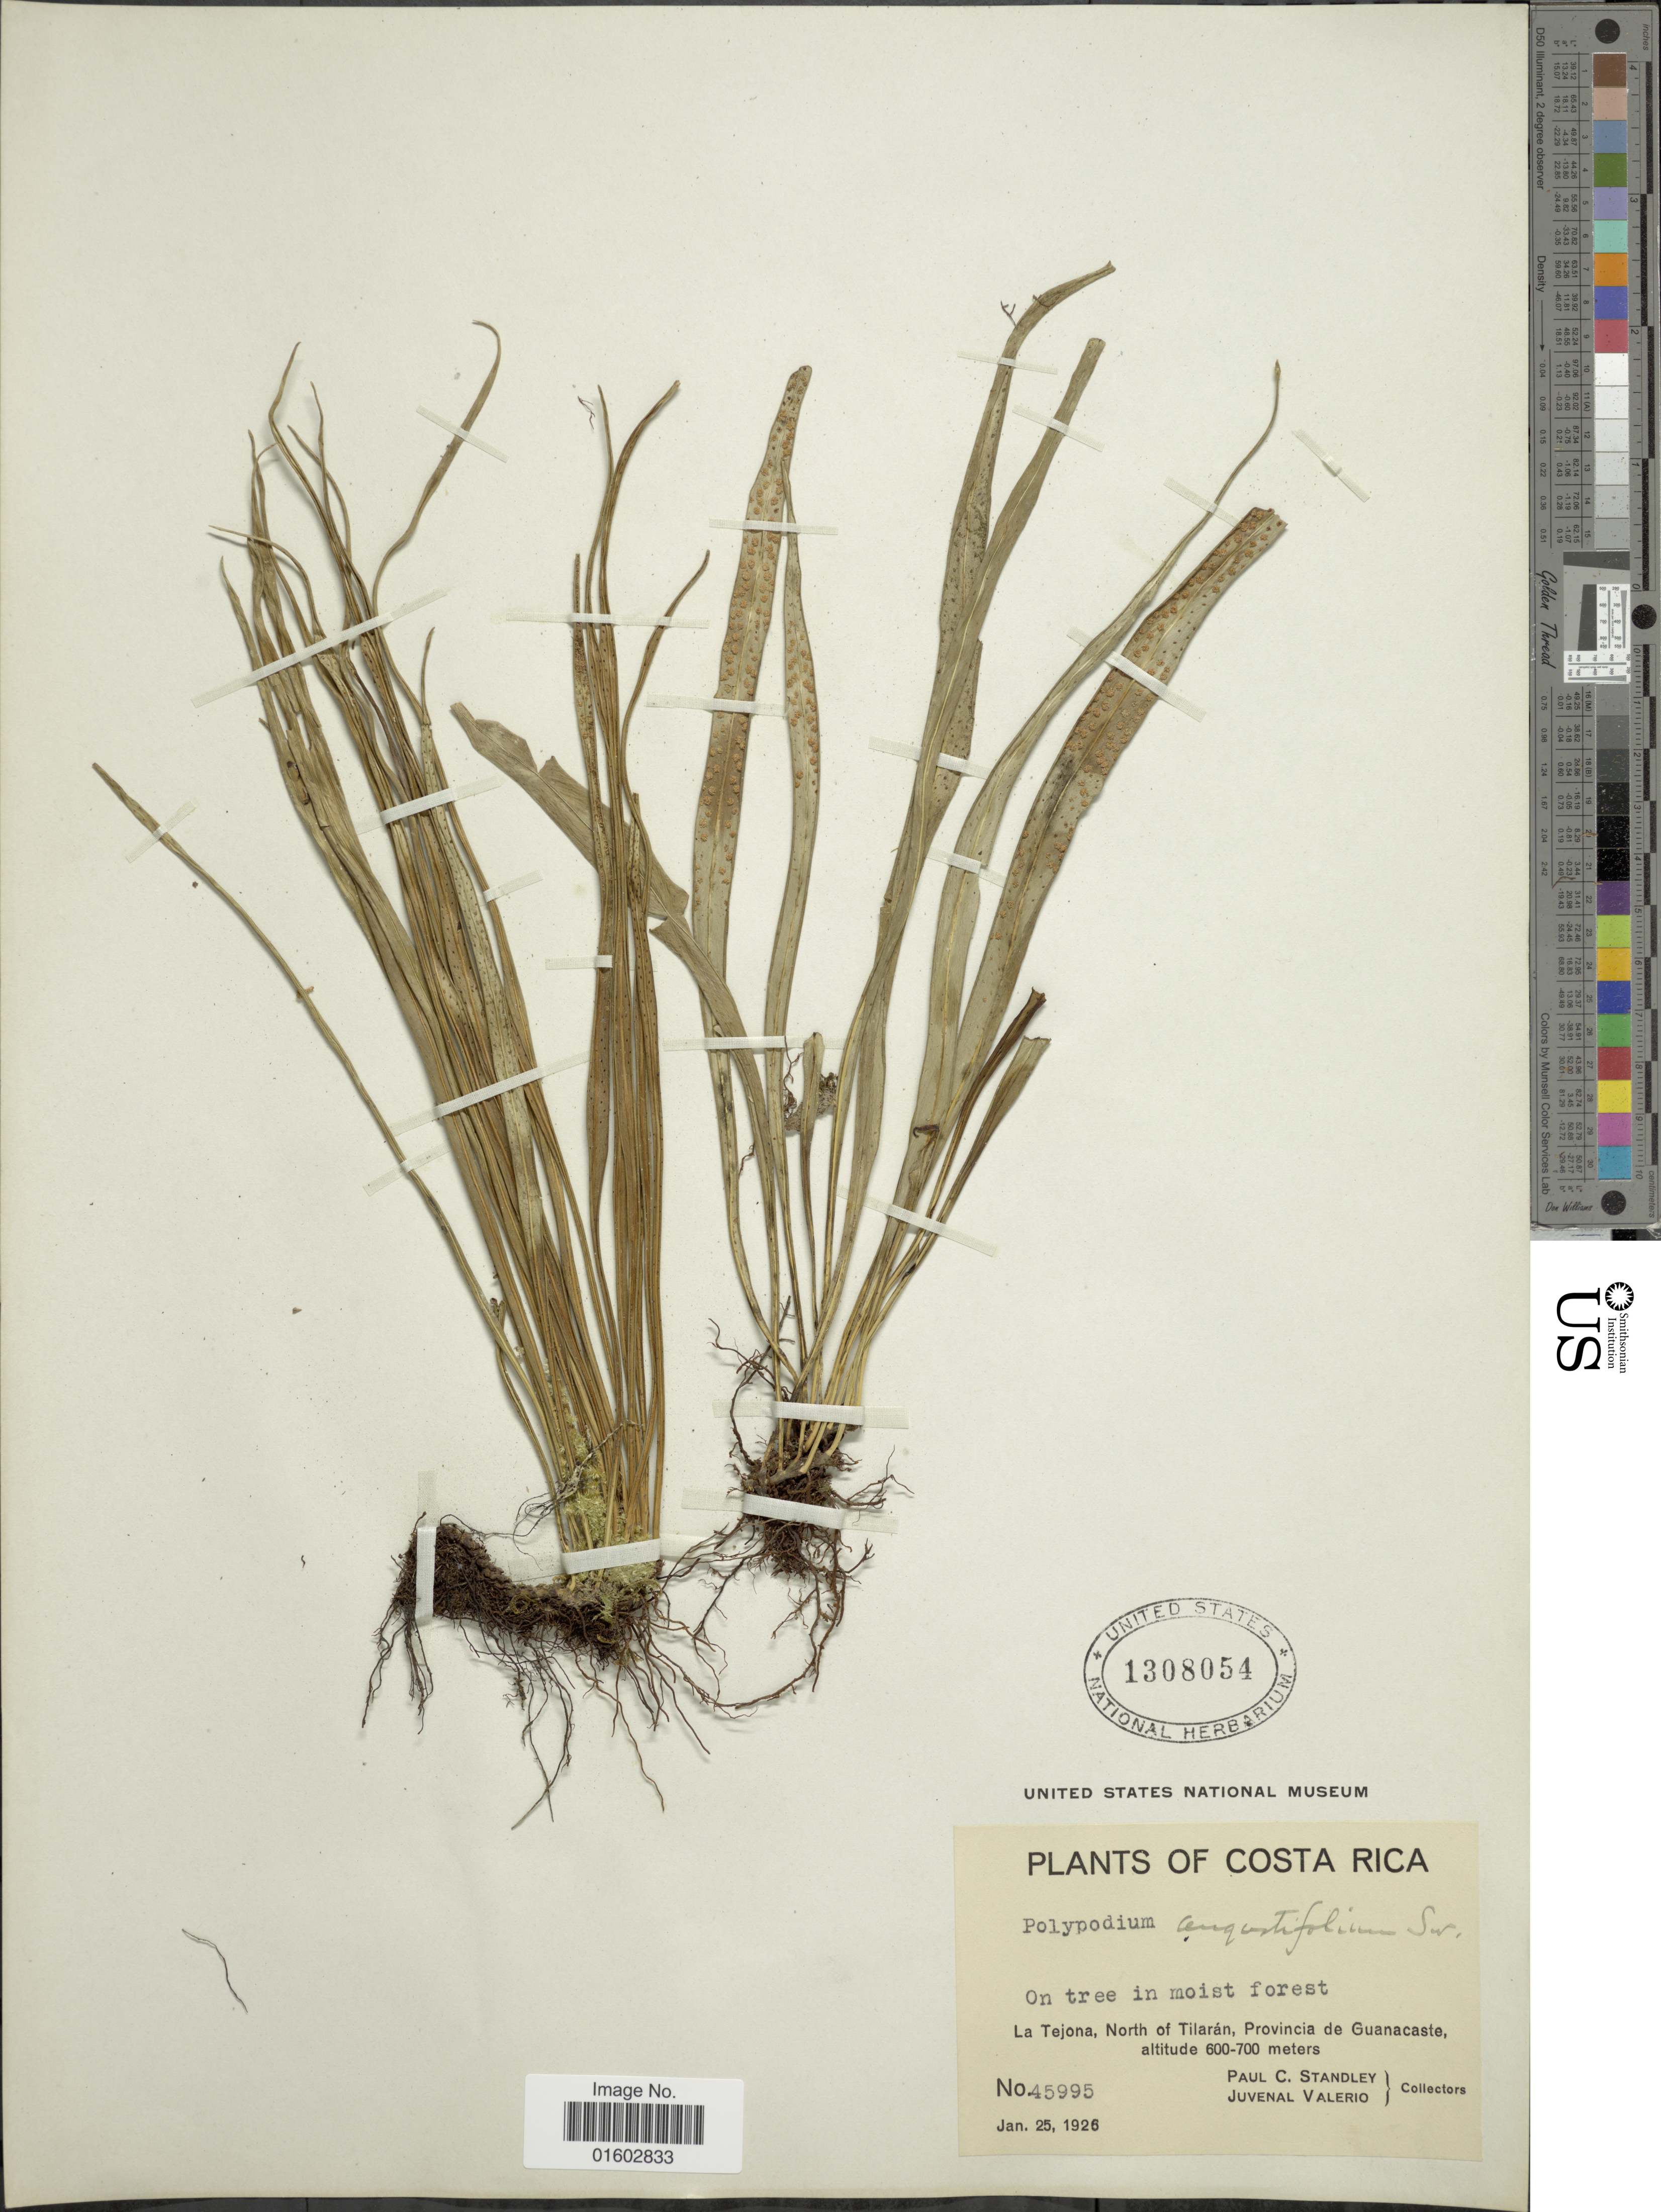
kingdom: Plantae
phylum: Tracheophyta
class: Polypodiopsida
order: Polypodiales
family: Polypodiaceae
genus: Campyloneurum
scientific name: Campyloneurum angustifolium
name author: (Sw.) Fée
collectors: P. C. Standley & J. Valerio R.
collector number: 45995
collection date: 1926-01-25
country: Costa Rica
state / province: Guanacaste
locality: La Tejona, North of Tilaran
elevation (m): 600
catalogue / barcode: US 1308054